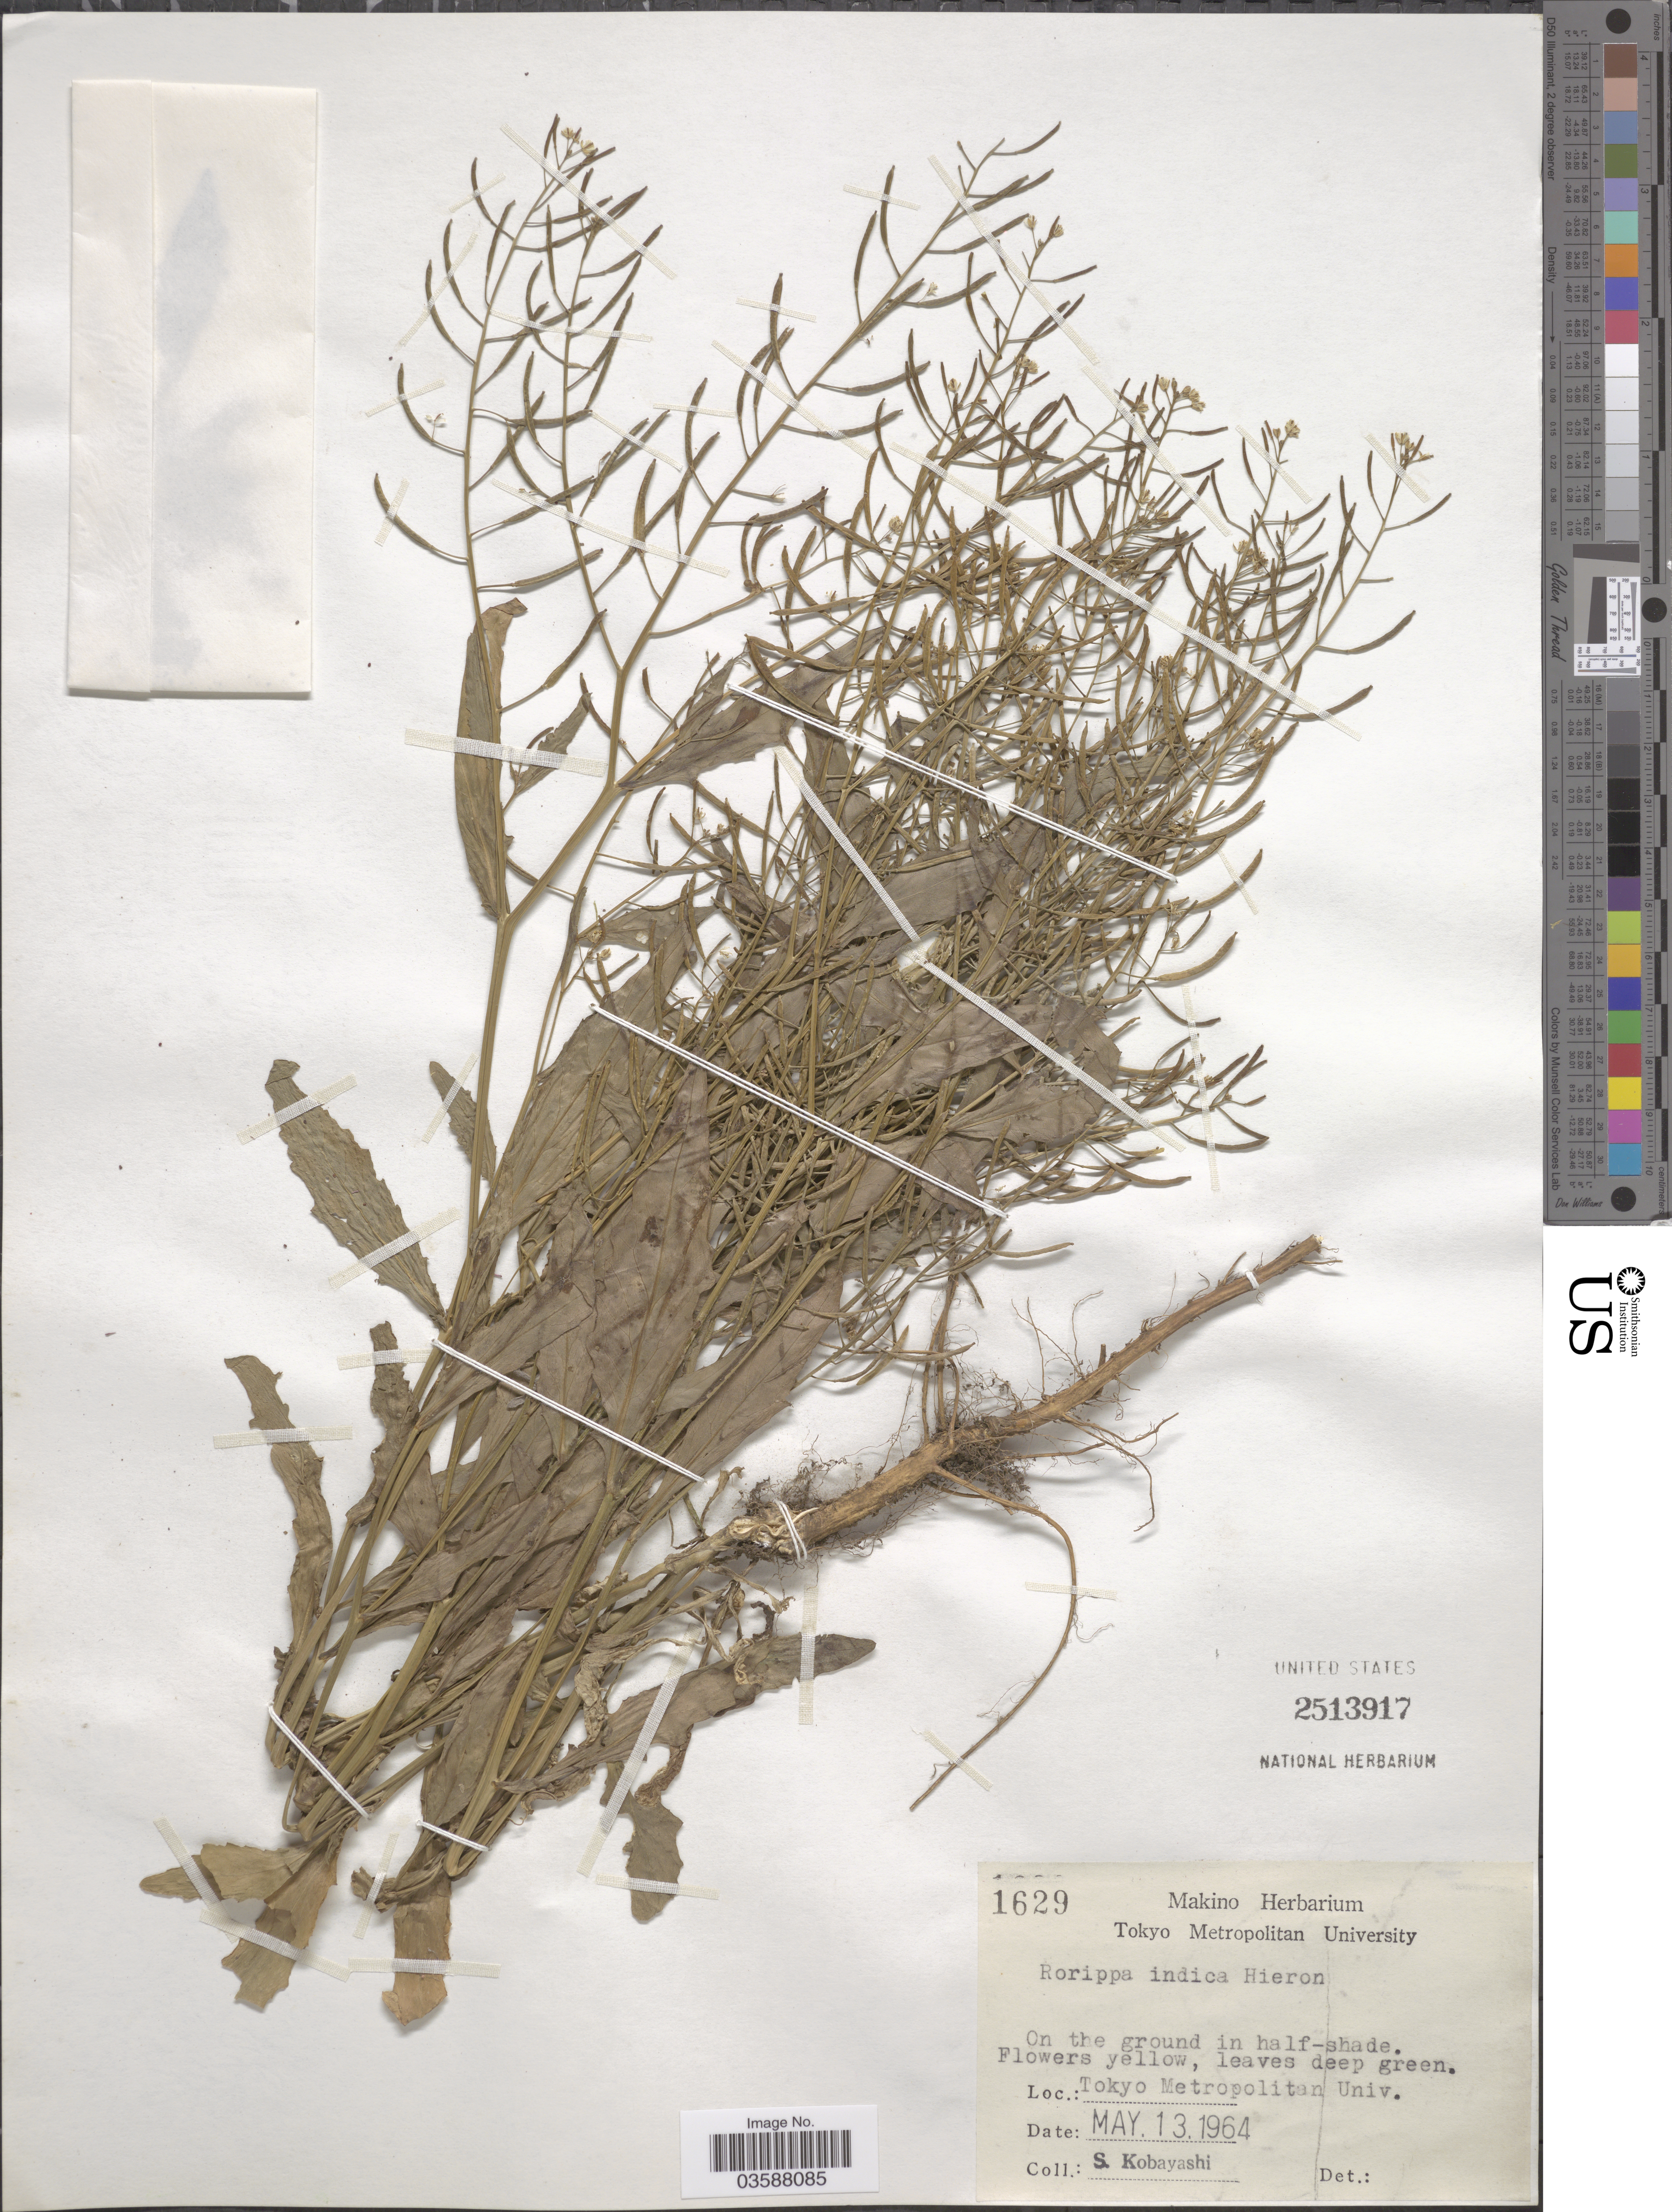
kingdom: Plantae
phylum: Tracheophyta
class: Magnoliopsida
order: Brassicales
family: Brassicaceae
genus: Rorippa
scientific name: Rorippa indica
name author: (L.) Hiern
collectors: S. Kobayashi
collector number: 1629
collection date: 1964-05-13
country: Japan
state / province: Tokyo, Federal City of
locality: Tokyo Metropolitan Univ.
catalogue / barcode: US 2513917